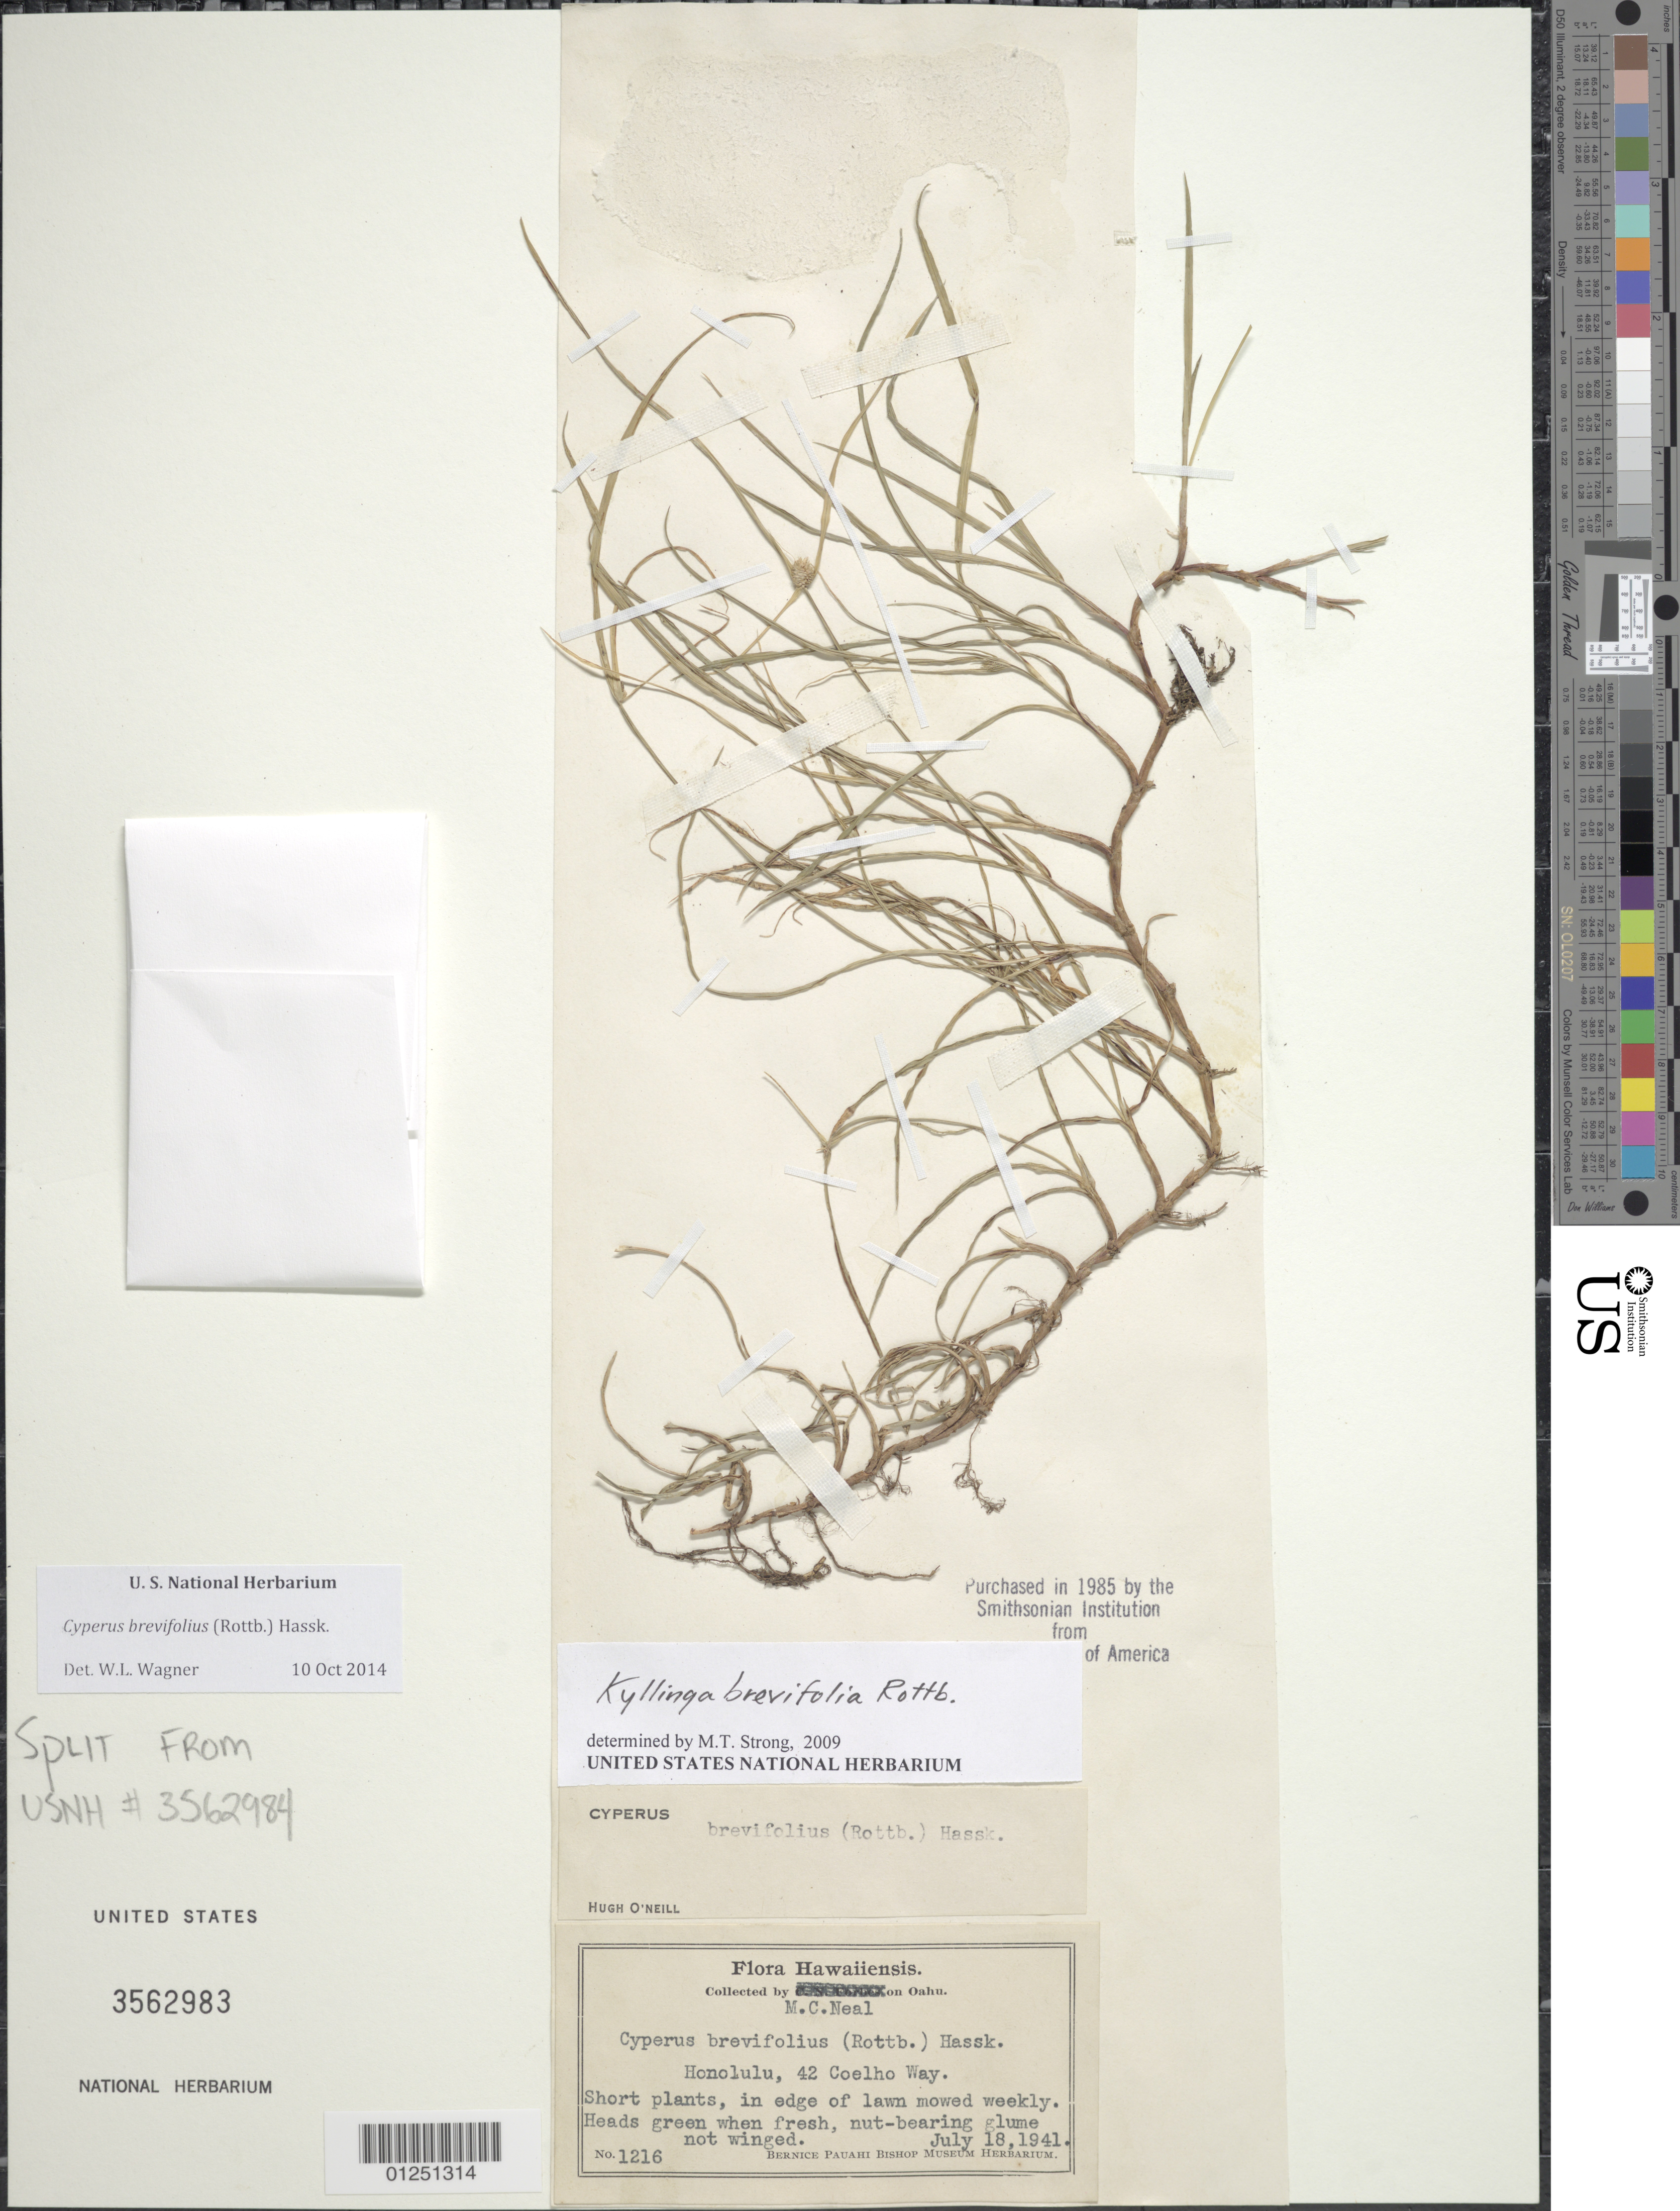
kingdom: Plantae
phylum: Tracheophyta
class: Liliopsida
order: Poales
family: Cyperaceae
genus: Cyperus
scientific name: Cyperus brevifolius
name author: (Rottb.) Hassk.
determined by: Wagner, W. L., (BOT), Smithsonian Institution - National Museum of Natural History (UNITED STATES)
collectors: W. Ning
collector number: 1216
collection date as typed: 18 Jul 1941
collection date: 1941-07-18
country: United States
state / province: Hawaii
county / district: Honolulu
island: Oahu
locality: Honolulu, 42 Coelho Way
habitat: Lawn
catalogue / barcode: US 3562983